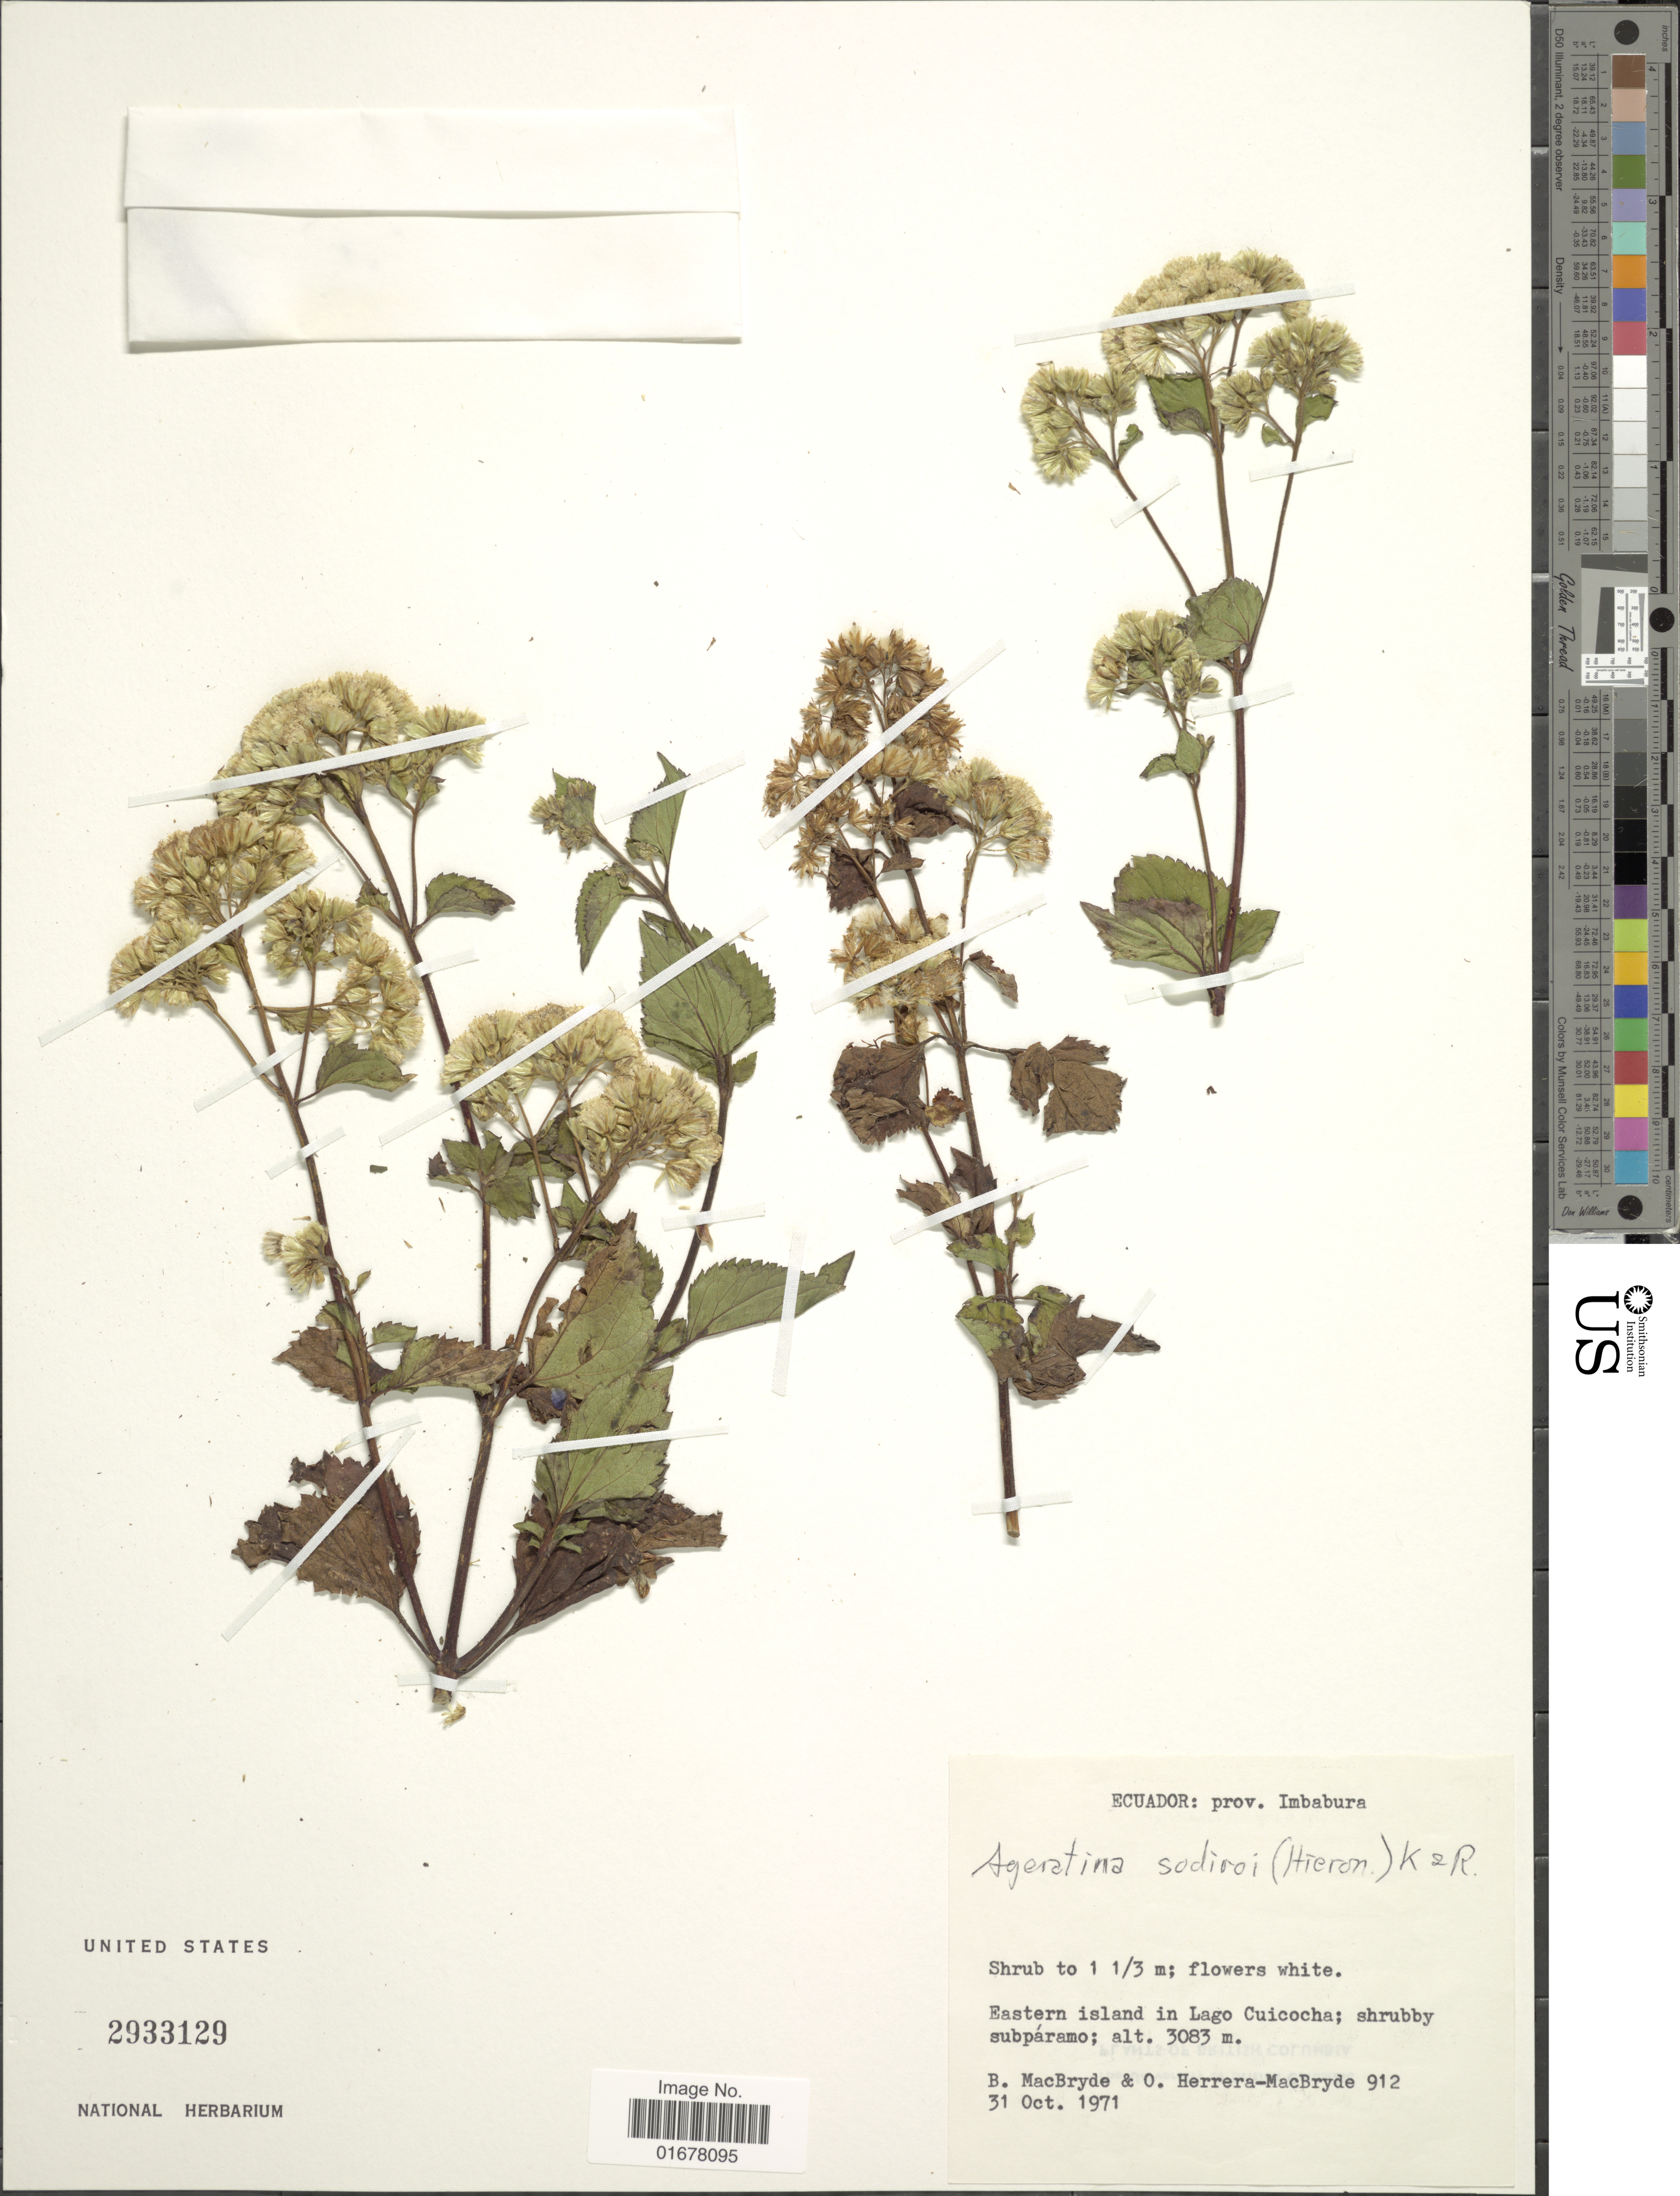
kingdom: Plantae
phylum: Tracheophyta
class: Magnoliopsida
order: Asterales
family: Asteraceae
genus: Ageratina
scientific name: Ageratina sodiroi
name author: (Hieron.) R.M. King & H. Rob.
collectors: B. MacBryde & O. Herrera-Macbryde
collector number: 912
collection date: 1971-10-31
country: Ecuador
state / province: Imbabura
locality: Prov. Imbabura, Eastern island in Lago Cuicocha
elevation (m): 3083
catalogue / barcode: US 2933129